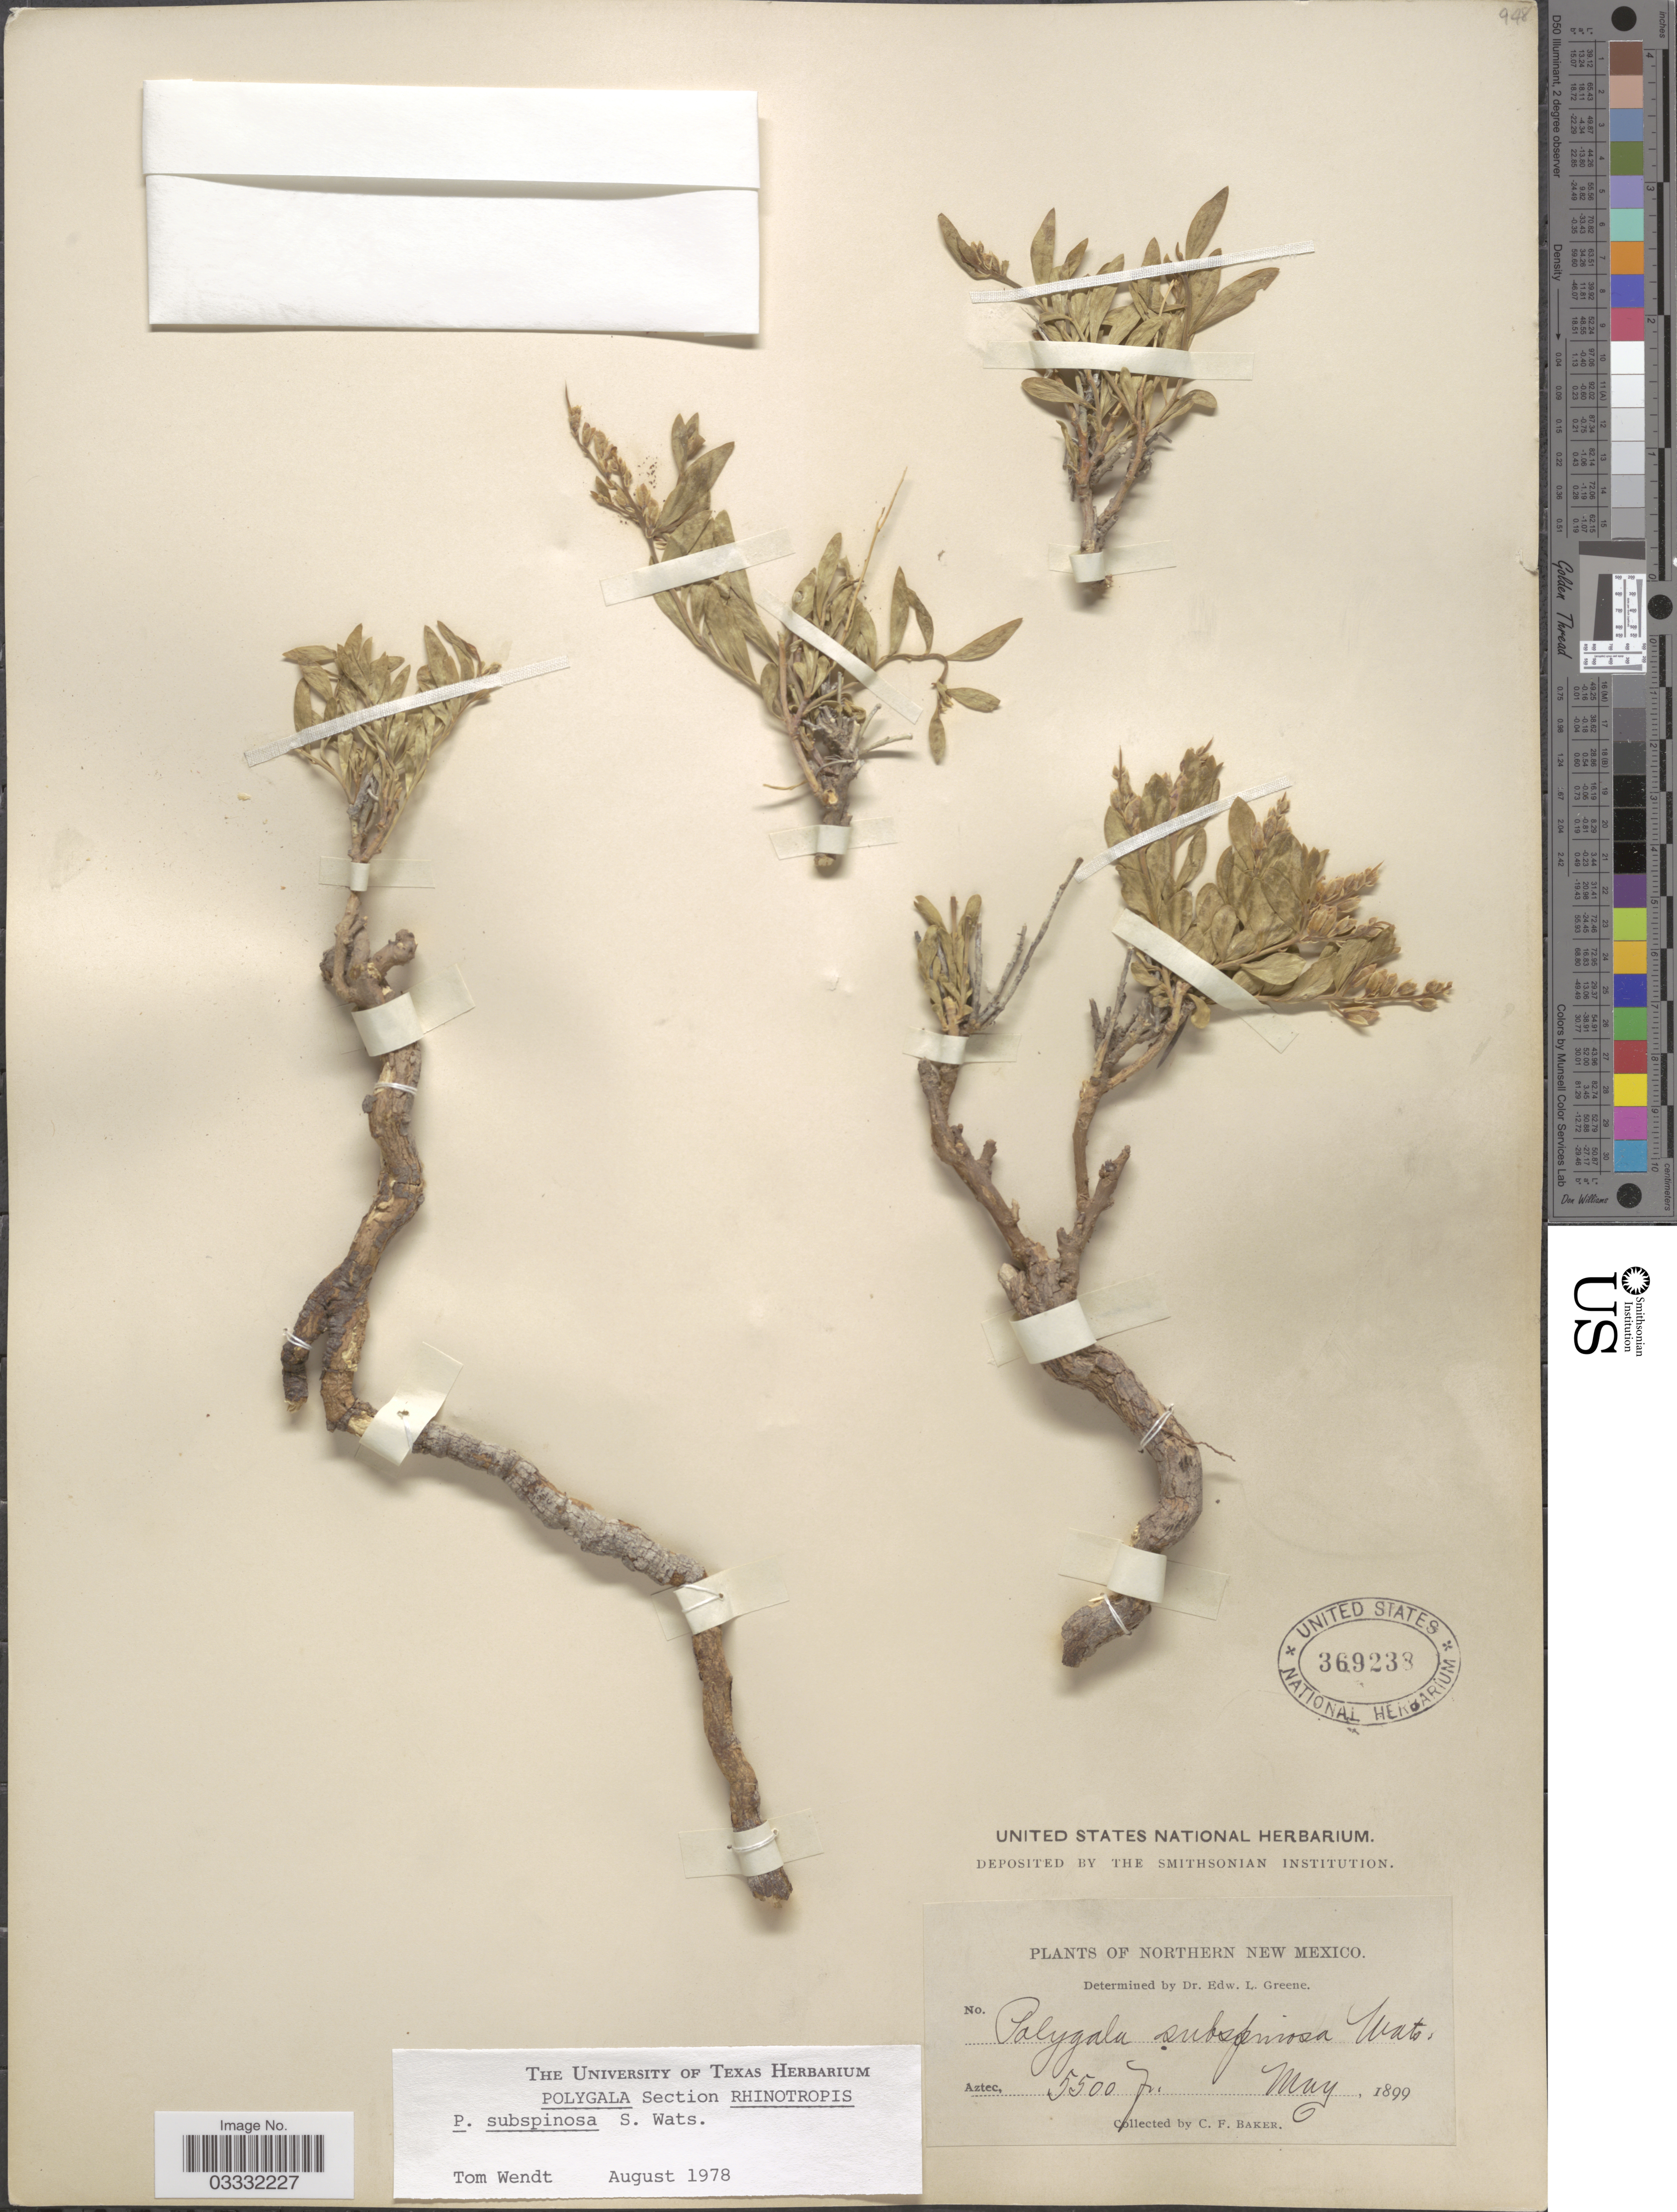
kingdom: Plantae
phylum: Tracheophyta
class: Magnoliopsida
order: Fabales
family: Polygalaceae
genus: Rhinotropis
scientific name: Rhinotropis subspinosa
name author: (S. Watson) J.R. Abbott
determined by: Strong, Mark T., (BOT), Smithsonian Institution - National Museum of Natural History (UNITED STATES)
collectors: C. F. Baker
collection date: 1899-05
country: United States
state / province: New Mexico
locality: Northern New Mexico. Aztec.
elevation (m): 1676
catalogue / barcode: US 369238